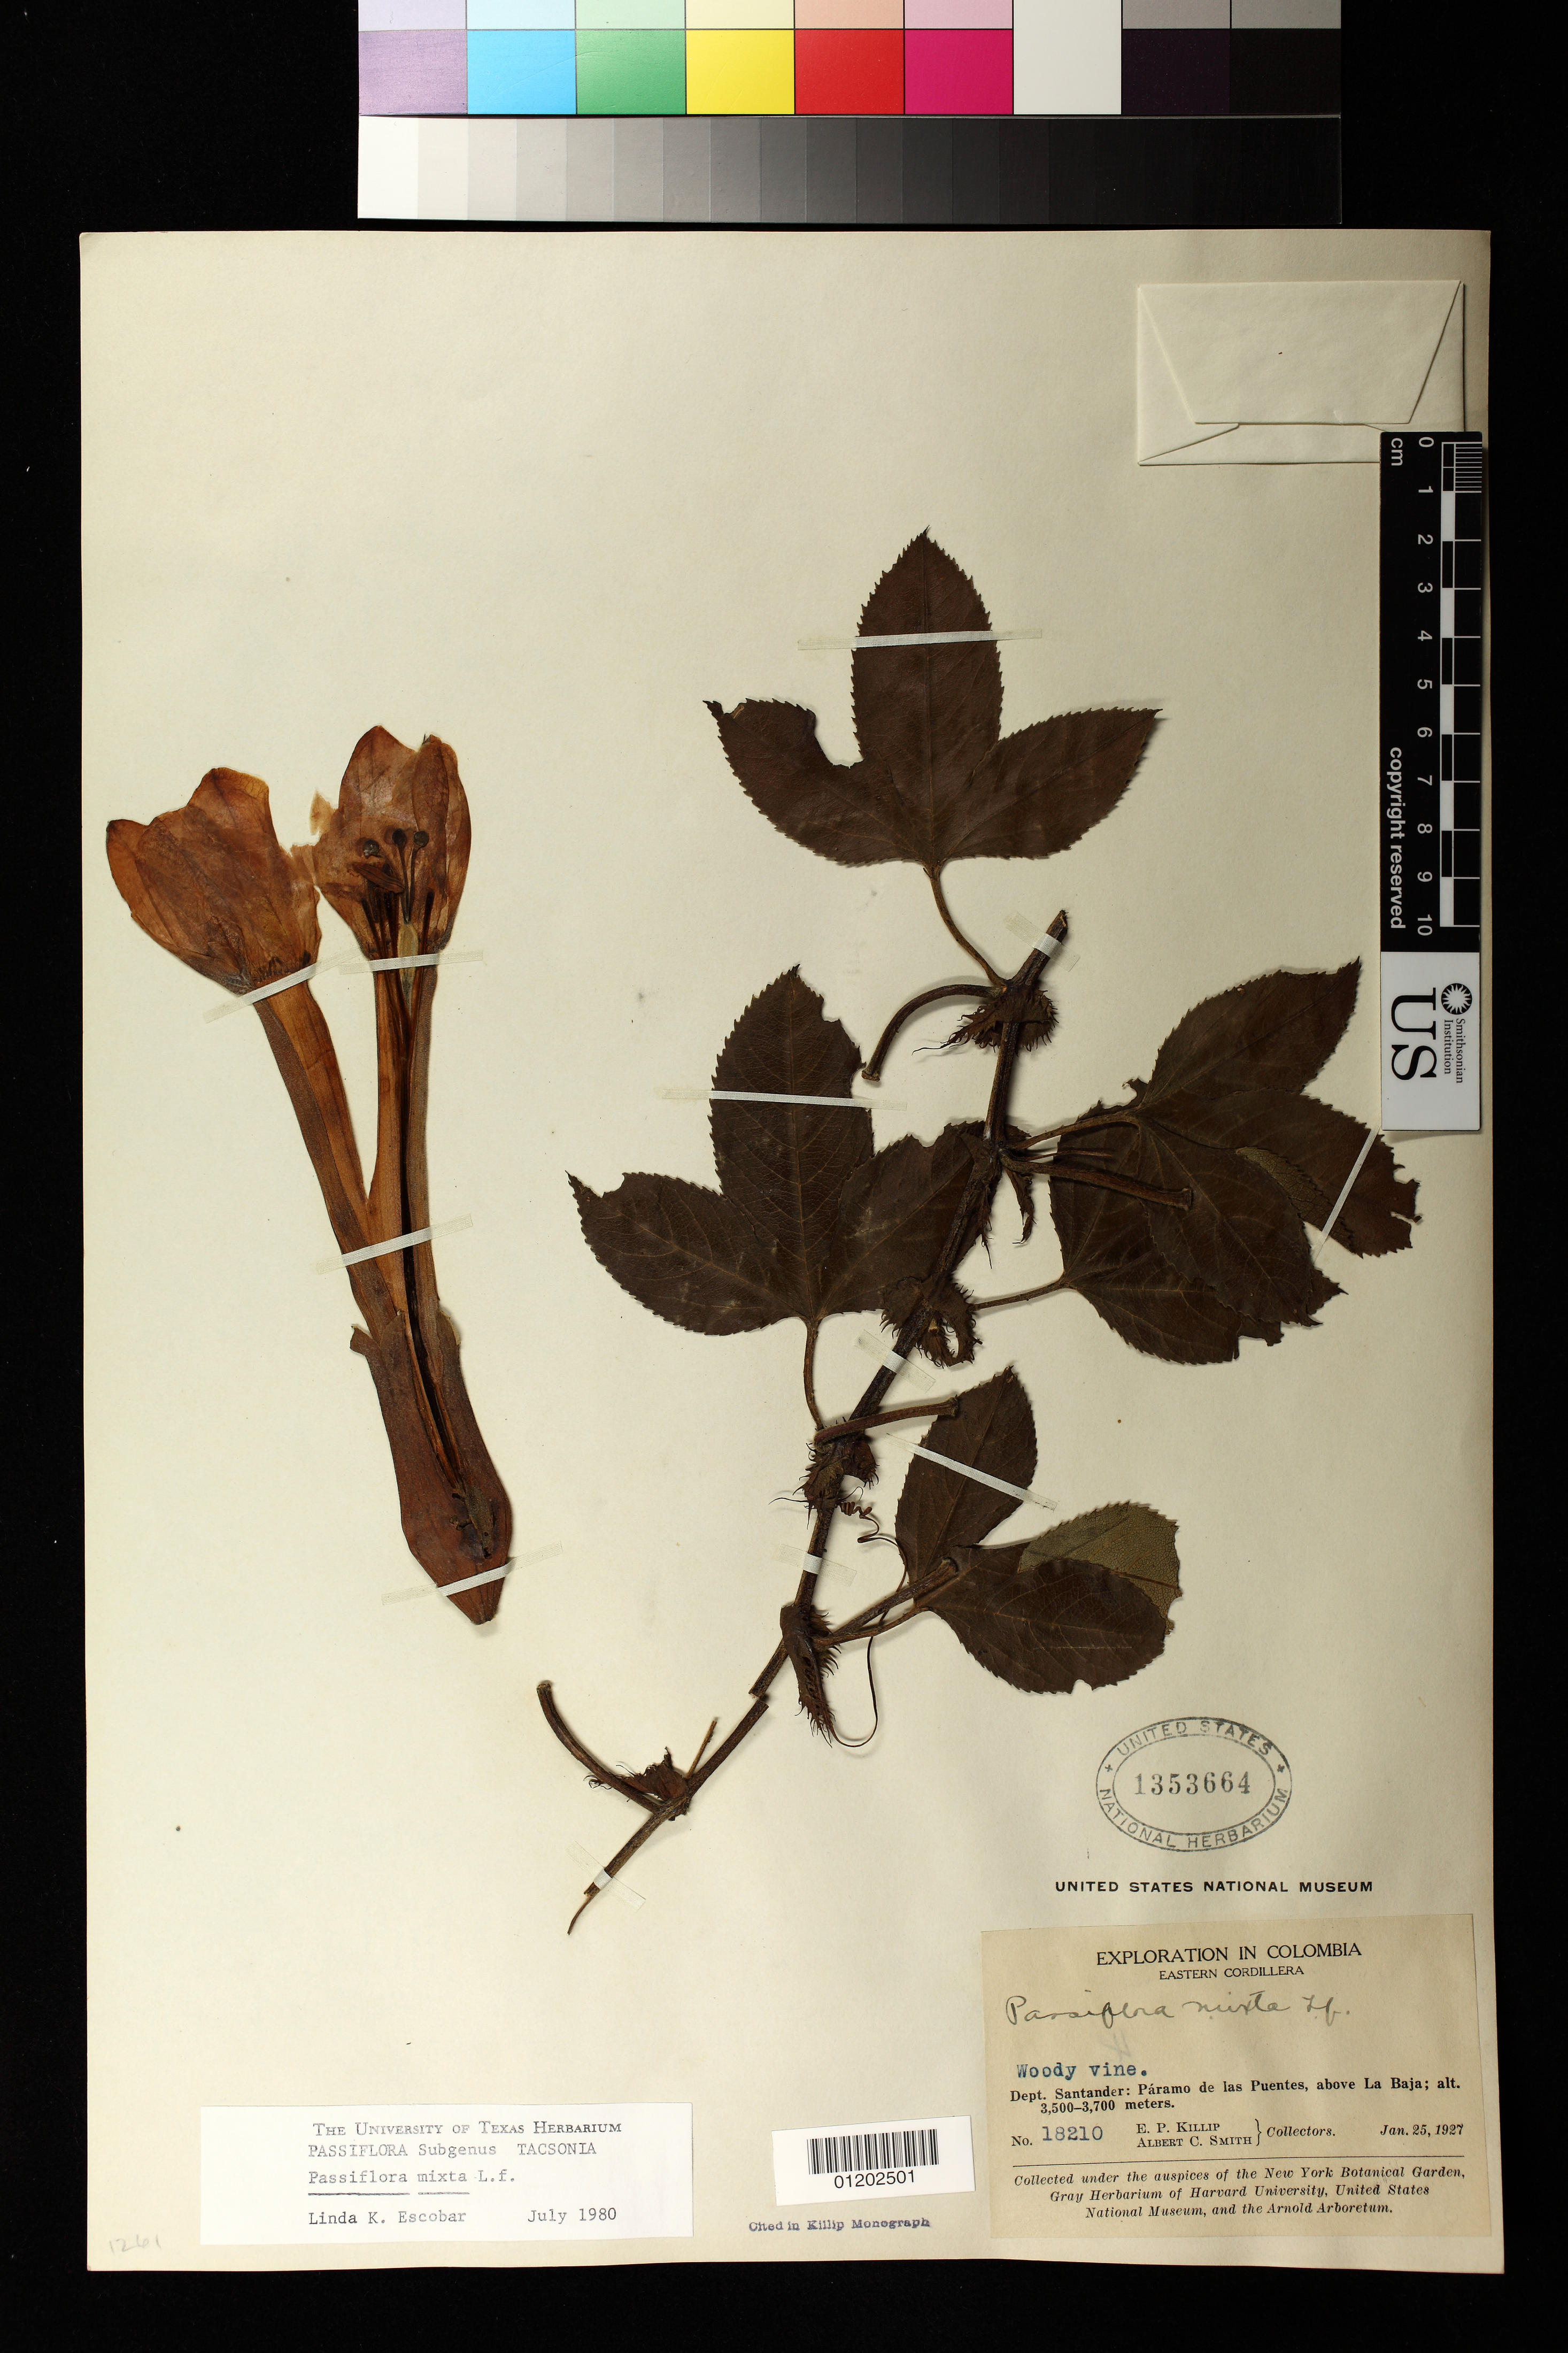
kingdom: Plantae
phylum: Tracheophyta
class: Magnoliopsida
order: Malpighiales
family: Passifloraceae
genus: Passiflora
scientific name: Passiflora mixta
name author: L. f.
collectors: E. P. Killip & A. C. Smith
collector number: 18210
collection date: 1927-01-25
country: Colombia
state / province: Santander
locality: Páramo de las Puentes, above La Baja; alt. 3,500-3,700 meters.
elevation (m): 3500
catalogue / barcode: US 1353664